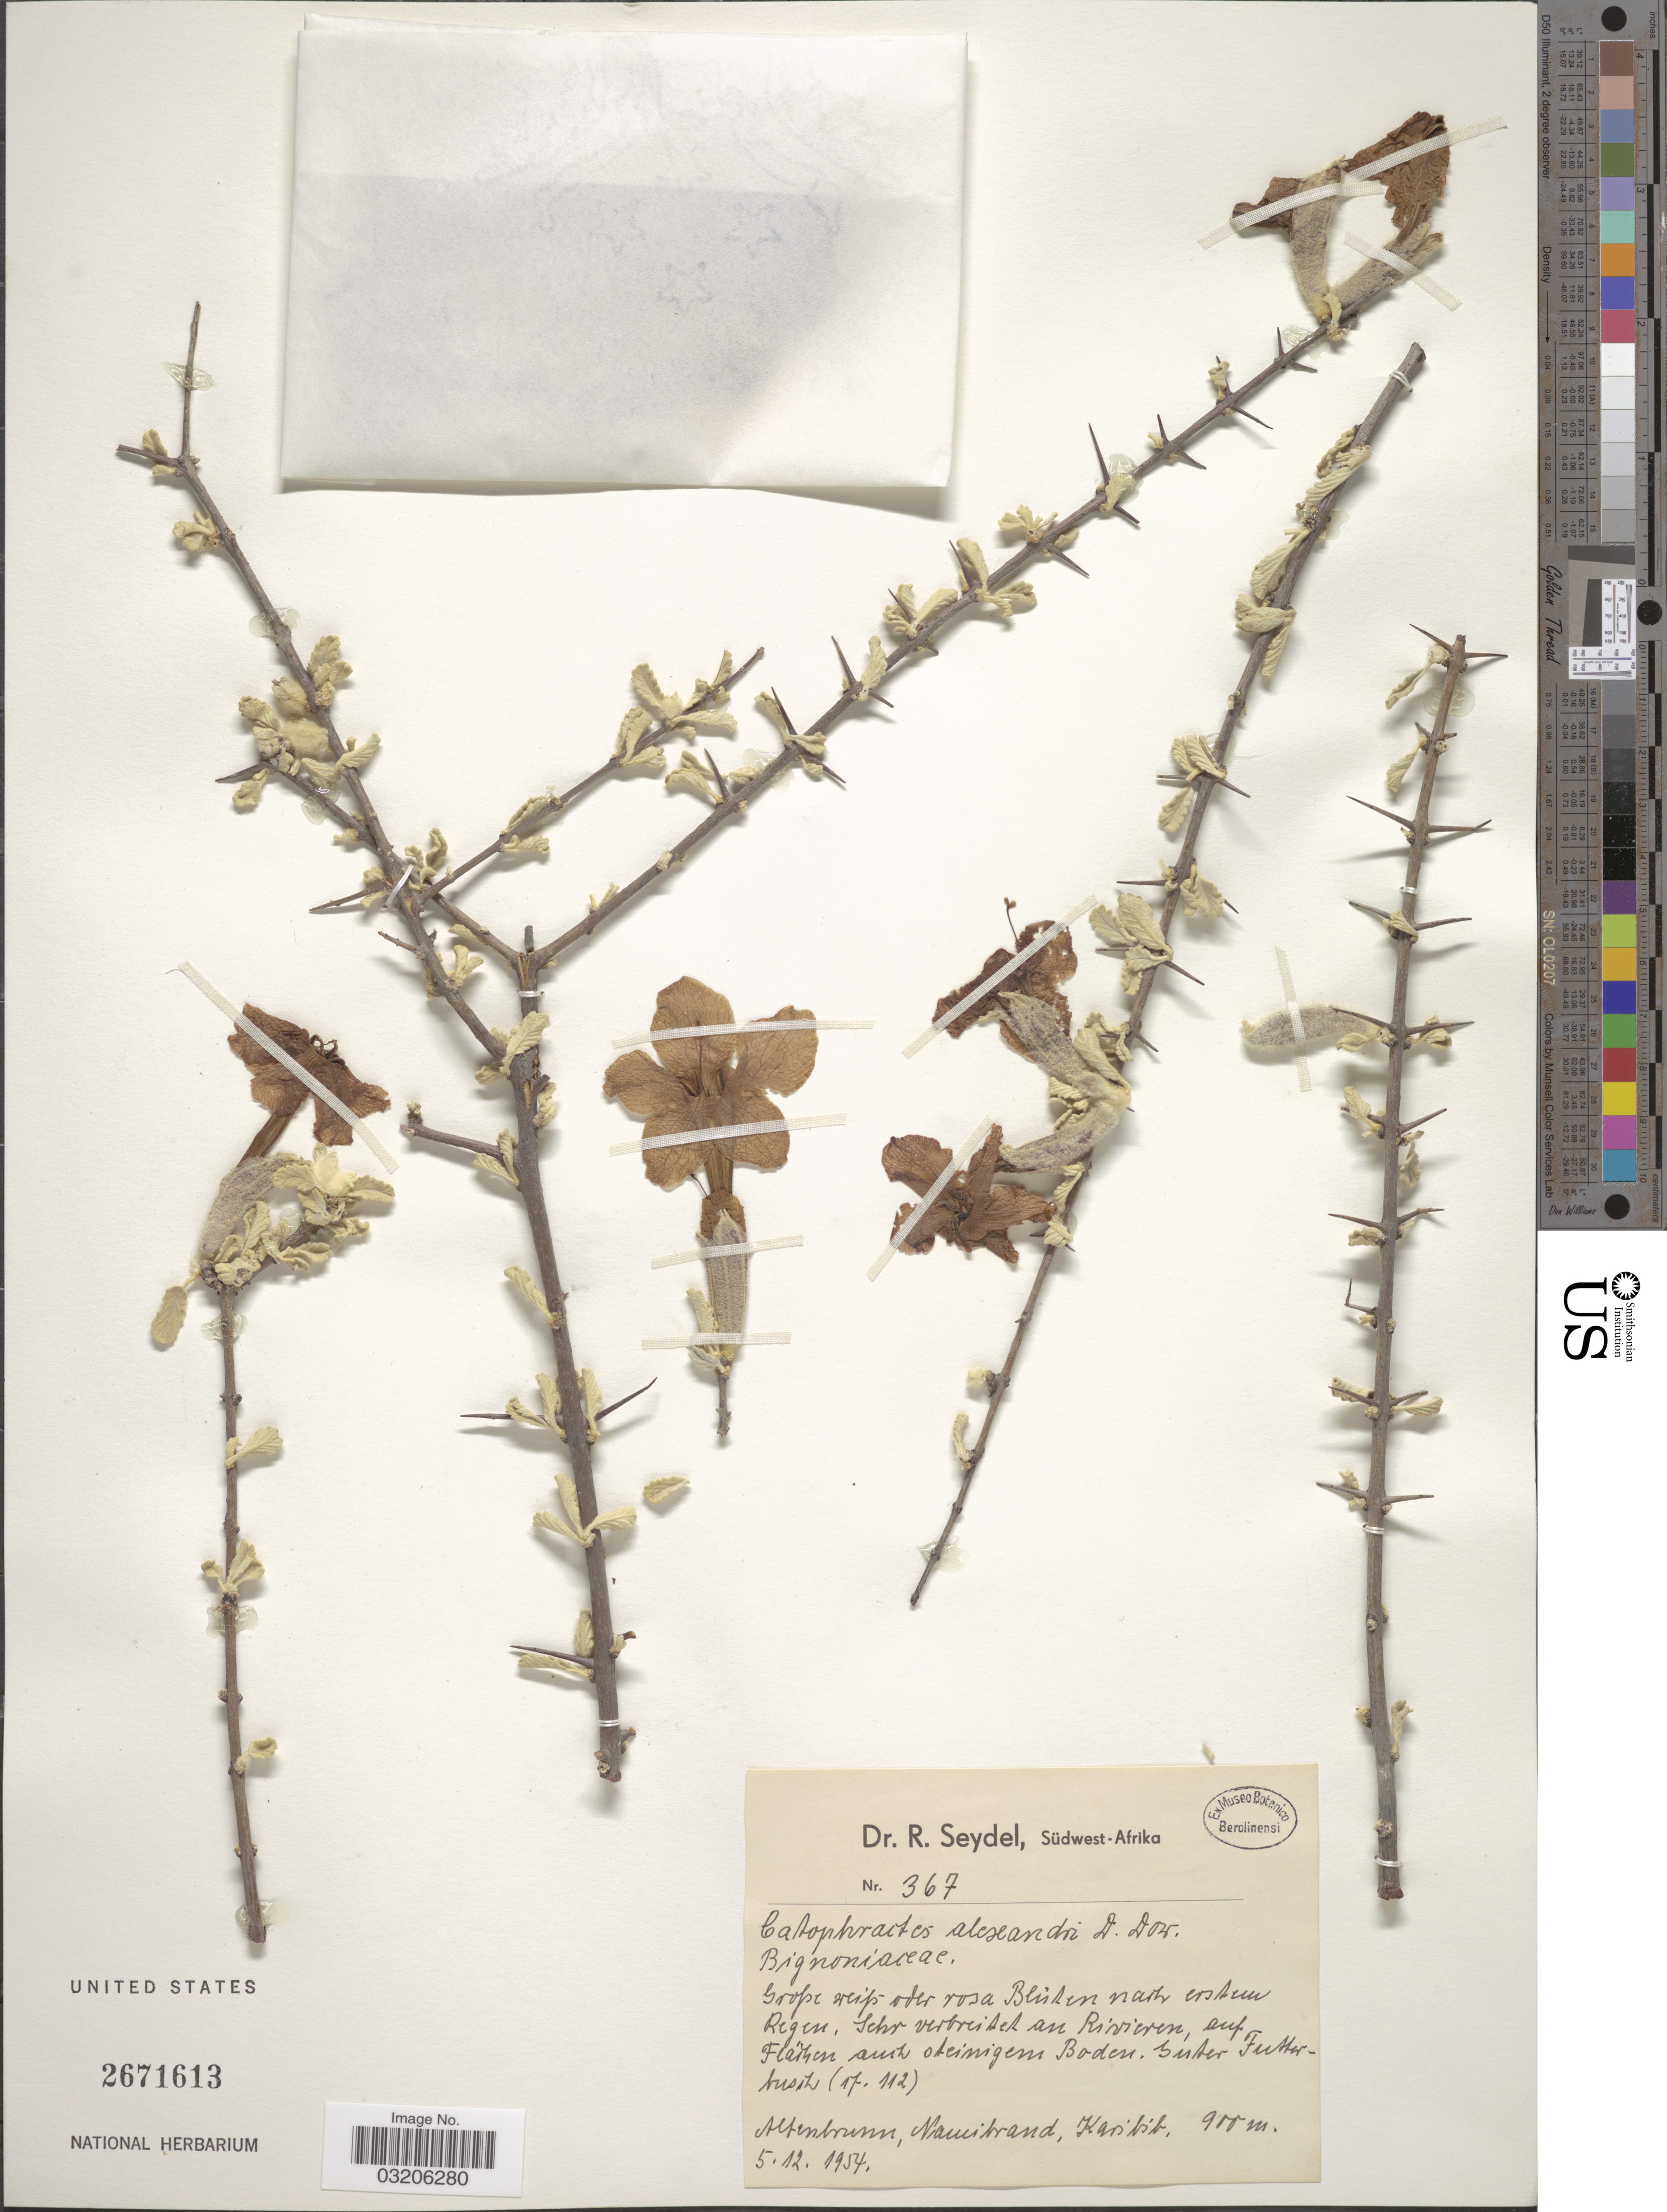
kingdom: Plantae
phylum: Tracheophyta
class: Magnoliopsida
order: Lamiales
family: Bignoniaceae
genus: Catophractes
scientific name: Catophractes alexandri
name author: D. Don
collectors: R. Seydel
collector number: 367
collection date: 1954-12-05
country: Namibia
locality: Südwest-Afrika. Altenbrunn, Namibrand, Karibib.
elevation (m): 900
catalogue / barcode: US 2671613